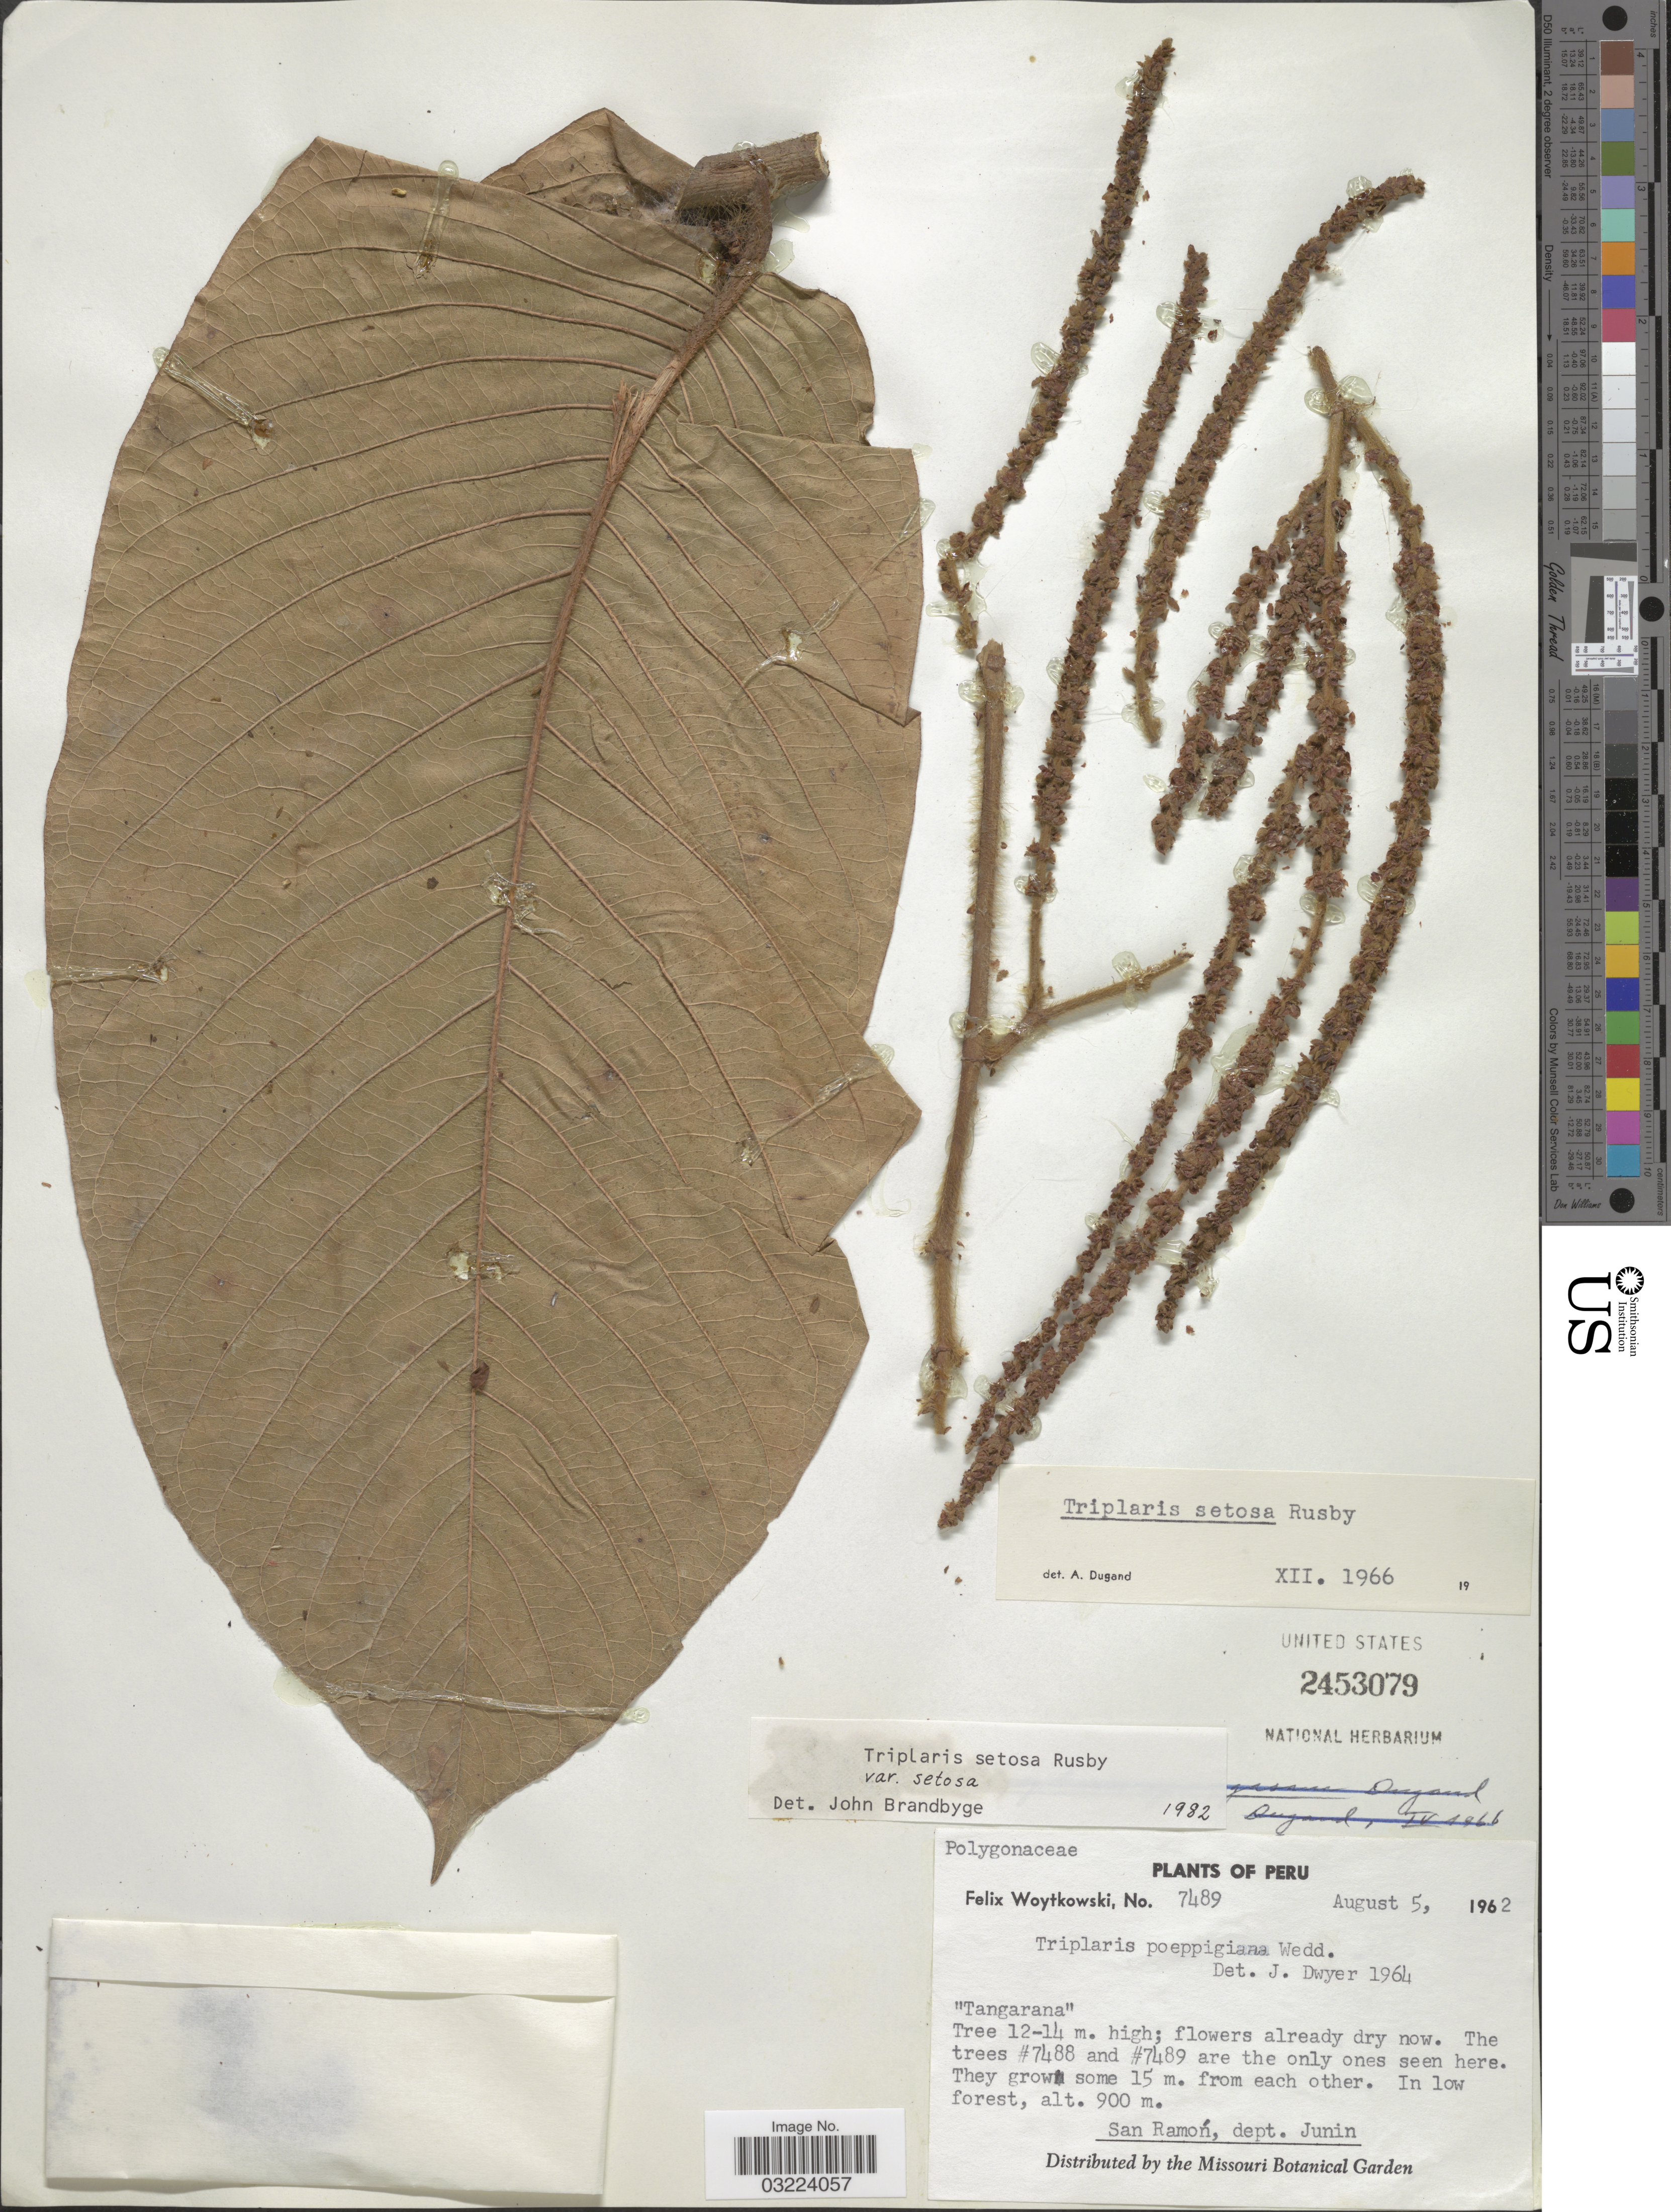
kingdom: Plantae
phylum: Tracheophyta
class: Magnoliopsida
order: Caryophyllales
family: Polygonaceae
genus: Triplaris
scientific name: Triplaris setosa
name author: Rusby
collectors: F. Woytkowski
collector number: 7489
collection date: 1962-08-05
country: Peru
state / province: Junín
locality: San Ramón, dept. Junin.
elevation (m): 900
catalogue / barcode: US 2453079